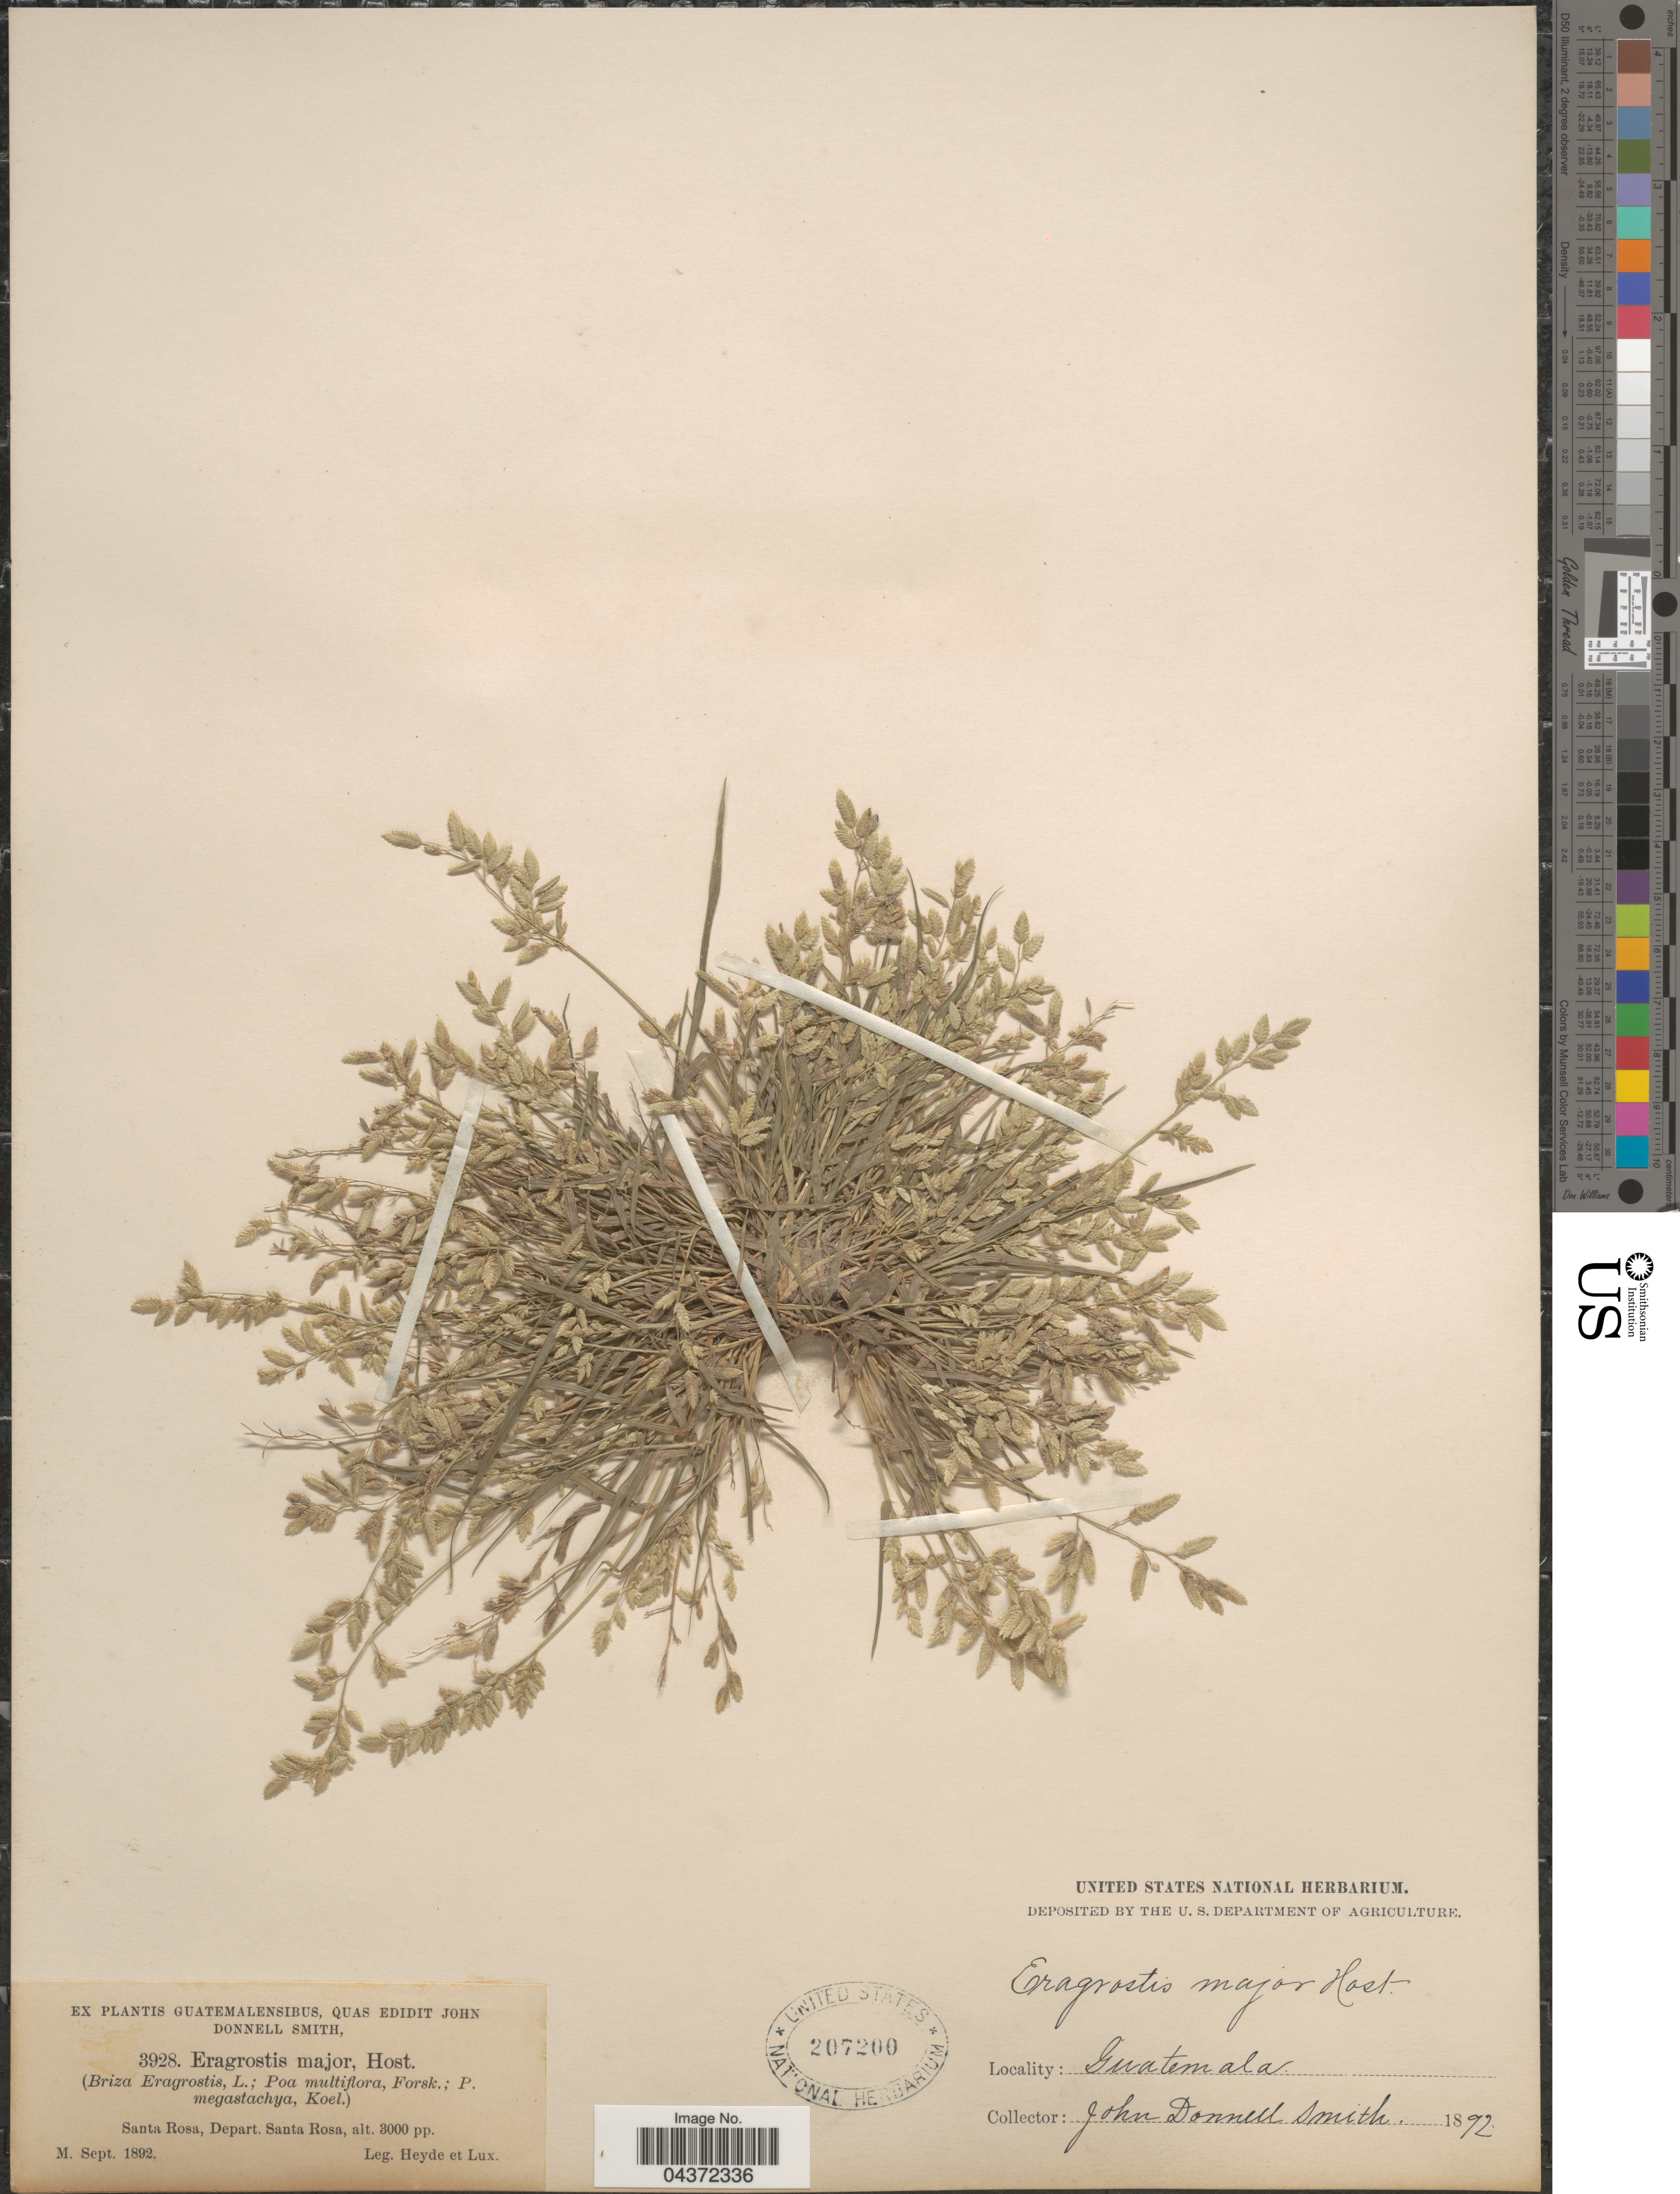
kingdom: Plantae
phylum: Tracheophyta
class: Liliopsida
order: Poales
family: Poaceae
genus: Eragrostis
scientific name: Eragrostis cilianensis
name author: (Bellardi) Vignolo ex Janch.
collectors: Heyde & Lux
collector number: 3928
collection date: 1892-09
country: Guatemala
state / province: Santa Rosa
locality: Santa Rosa, Depart. Santa Rosa.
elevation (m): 914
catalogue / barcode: US 207200